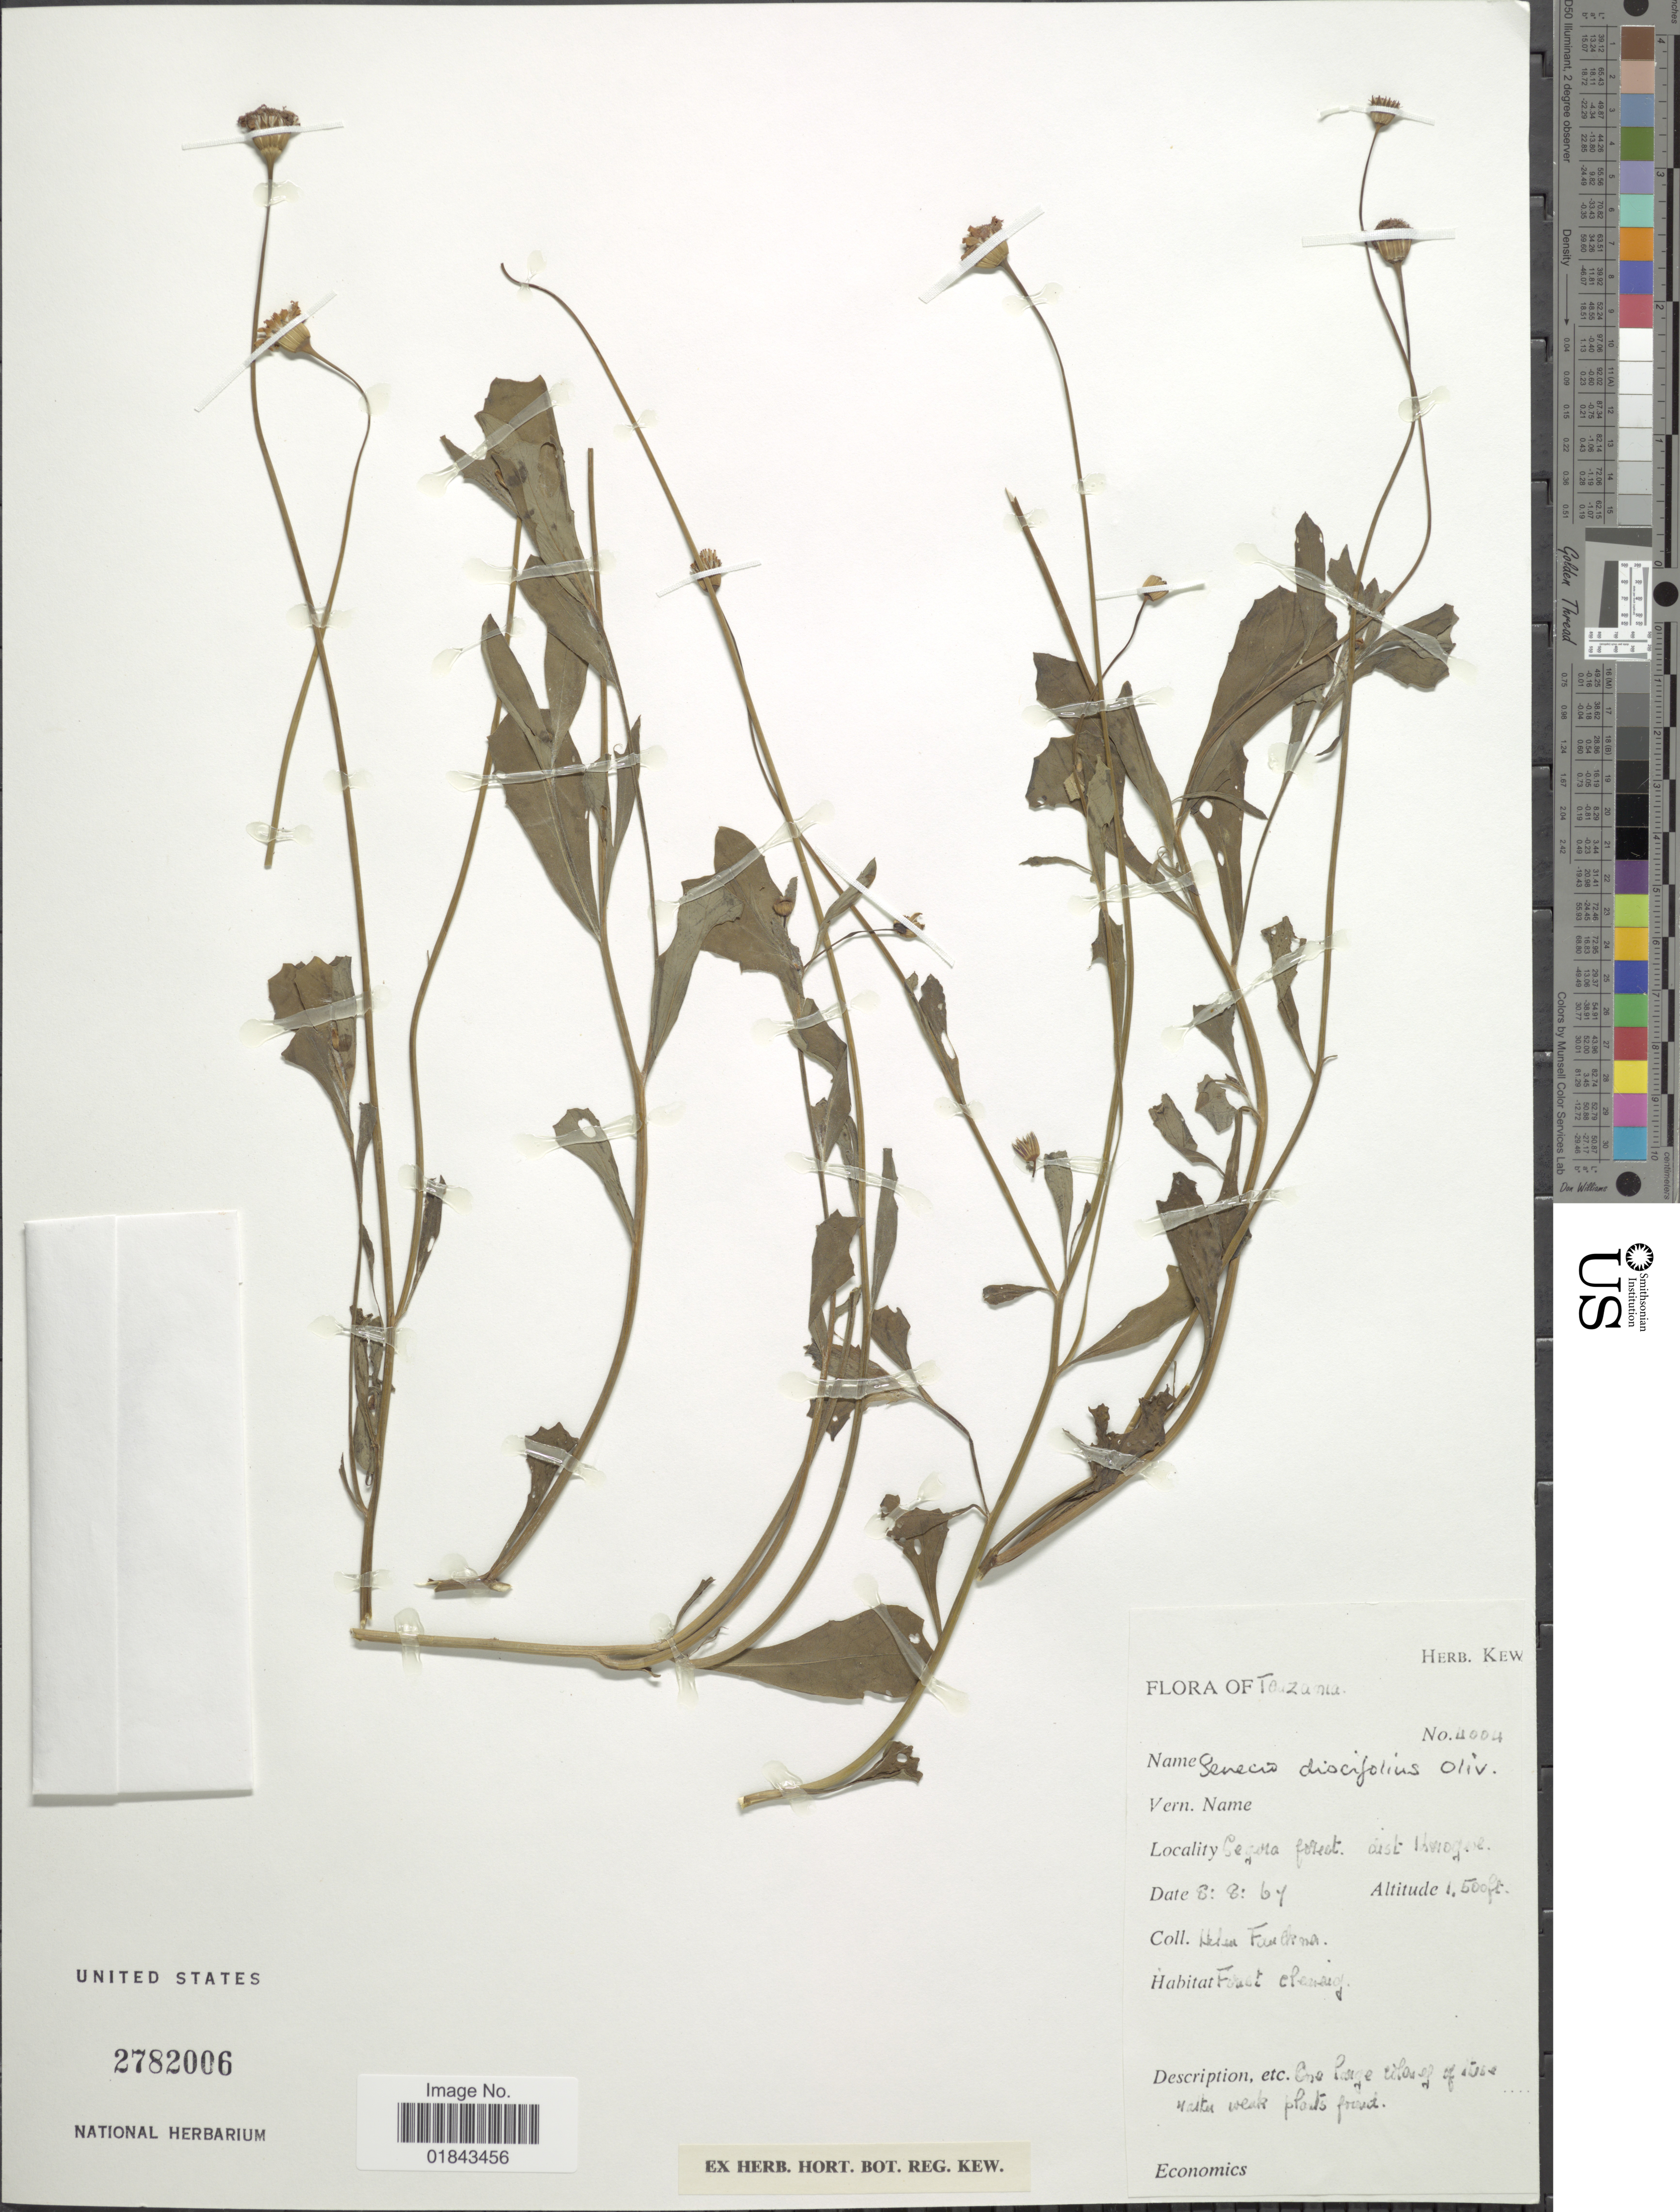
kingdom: Plantae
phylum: Tracheophyta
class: Magnoliopsida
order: Asterales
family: Asteraceae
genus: Emilia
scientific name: Emilia discifolia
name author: (Oliv.) C. Jeffrey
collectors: H. Faulkner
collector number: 4004*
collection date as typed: Transcribed d/m/y: 8/8/67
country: Tanzania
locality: Segoma forest, dist. Korogwe.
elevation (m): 457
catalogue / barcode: US 2782006